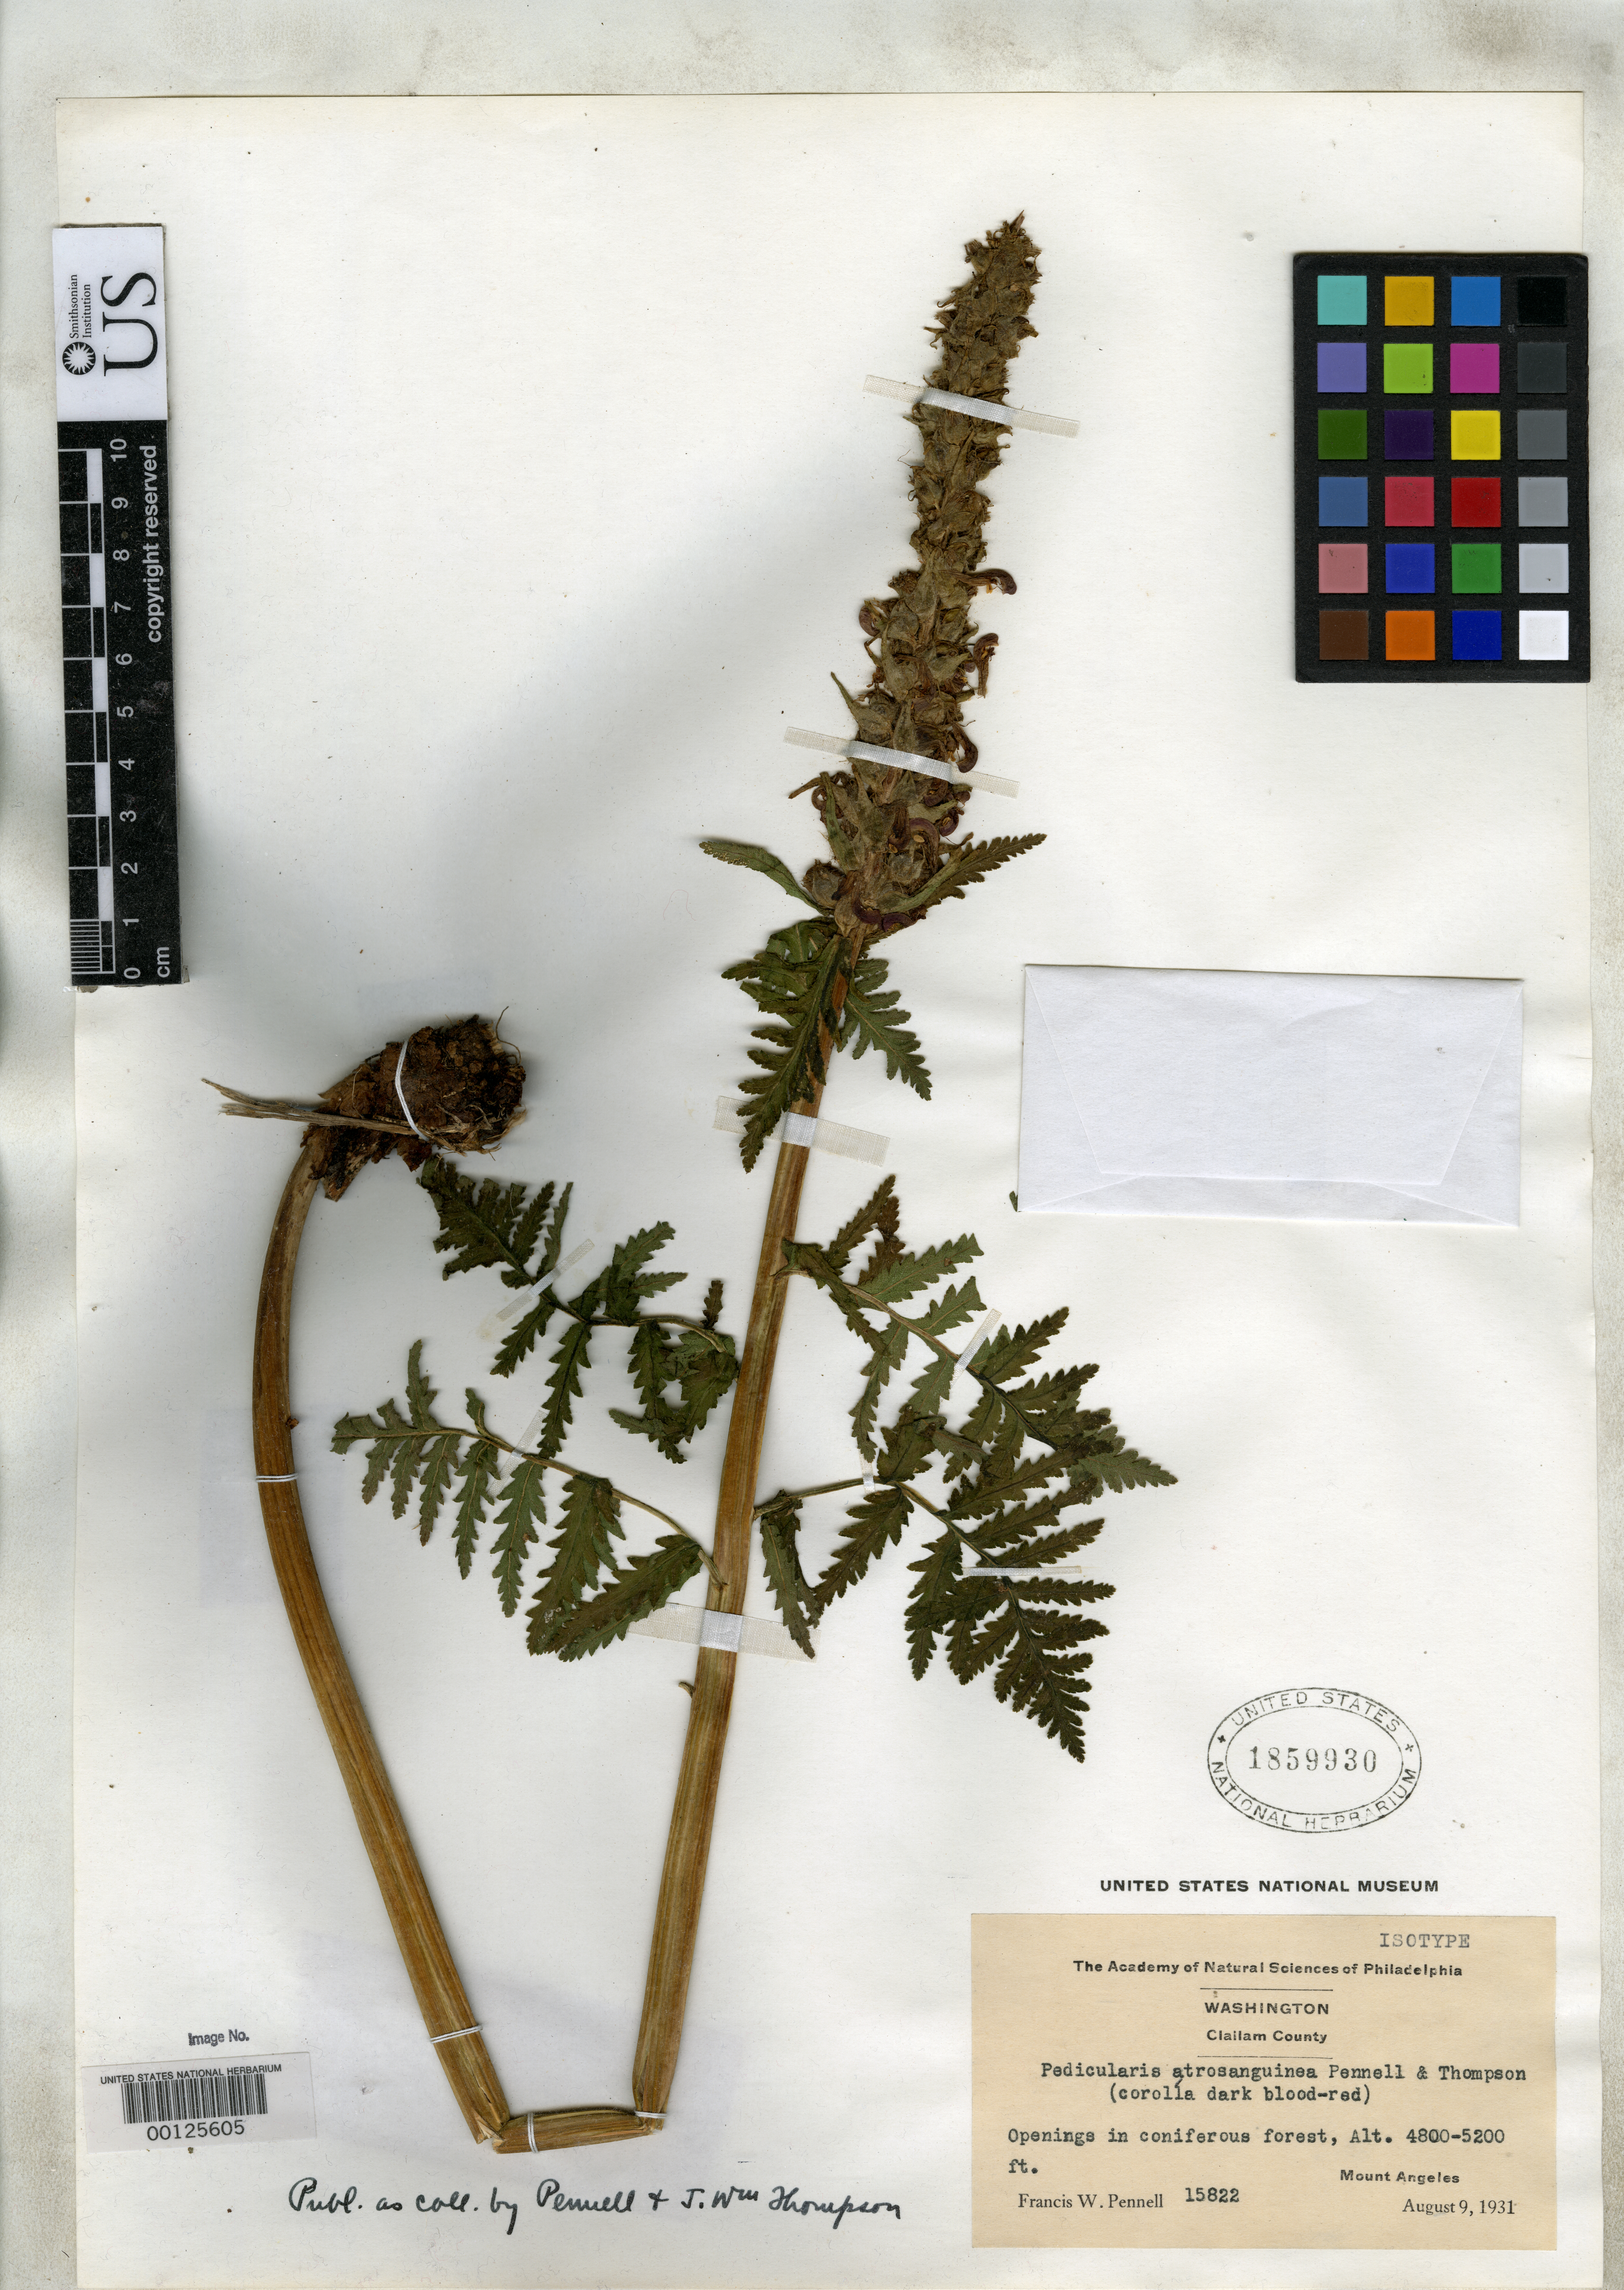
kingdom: Plantae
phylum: Tracheophyta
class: Magnoliopsida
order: Lamiales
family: Orobanchaceae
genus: Pedicularis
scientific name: Pedicularis atrosanguinea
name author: Pennell & J.W. Thomps.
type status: Isotype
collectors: F. W. Pennell & J. W. Thompson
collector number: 15822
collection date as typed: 09 Aug 1931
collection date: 1931-08-09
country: United States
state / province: Washington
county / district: Clallam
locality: Mt. Angeles.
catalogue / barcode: US 1859930